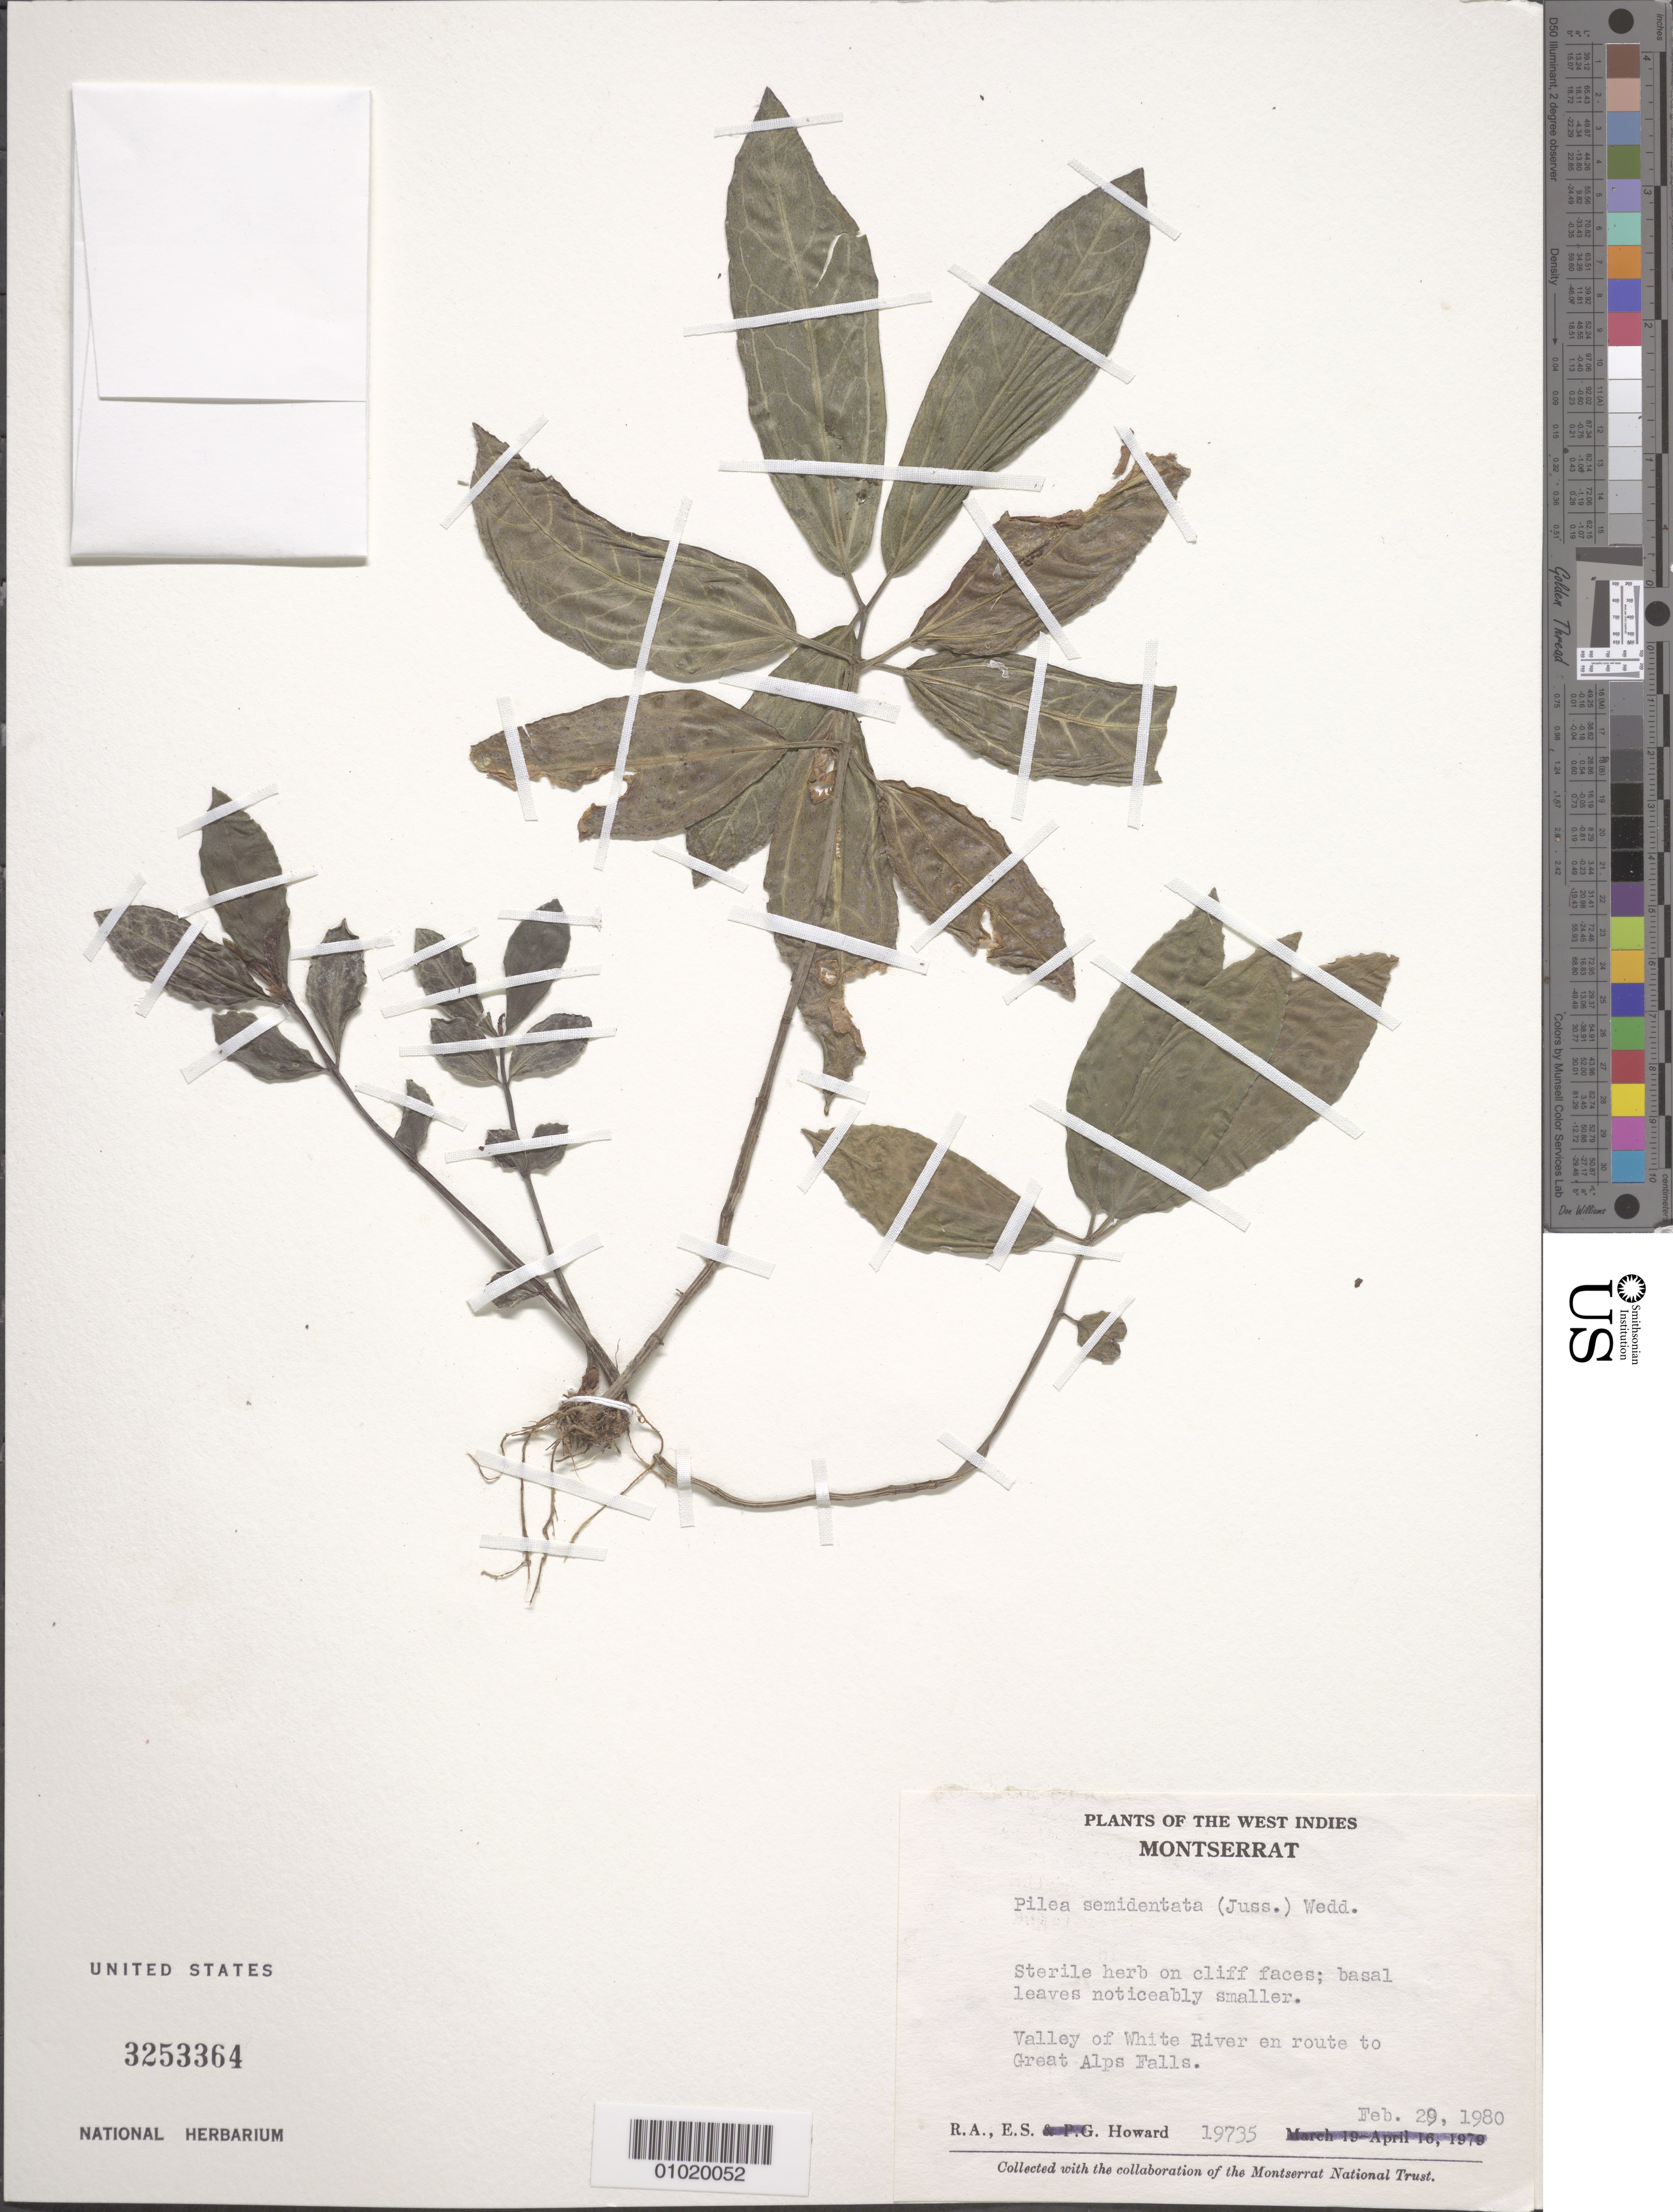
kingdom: Plantae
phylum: Tracheophyta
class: Magnoliopsida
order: Rosales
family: Urticaceae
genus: Pilea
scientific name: Pilea semidentata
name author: (Juss. ex Poir.) Wedd.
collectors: R. A. Howard & E. S. Howard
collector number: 19735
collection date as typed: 29 Feb 1950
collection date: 1950-02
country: Montserrat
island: Montserrat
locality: Valley of White River en route to Great Alps Falls.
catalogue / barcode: US 3253364